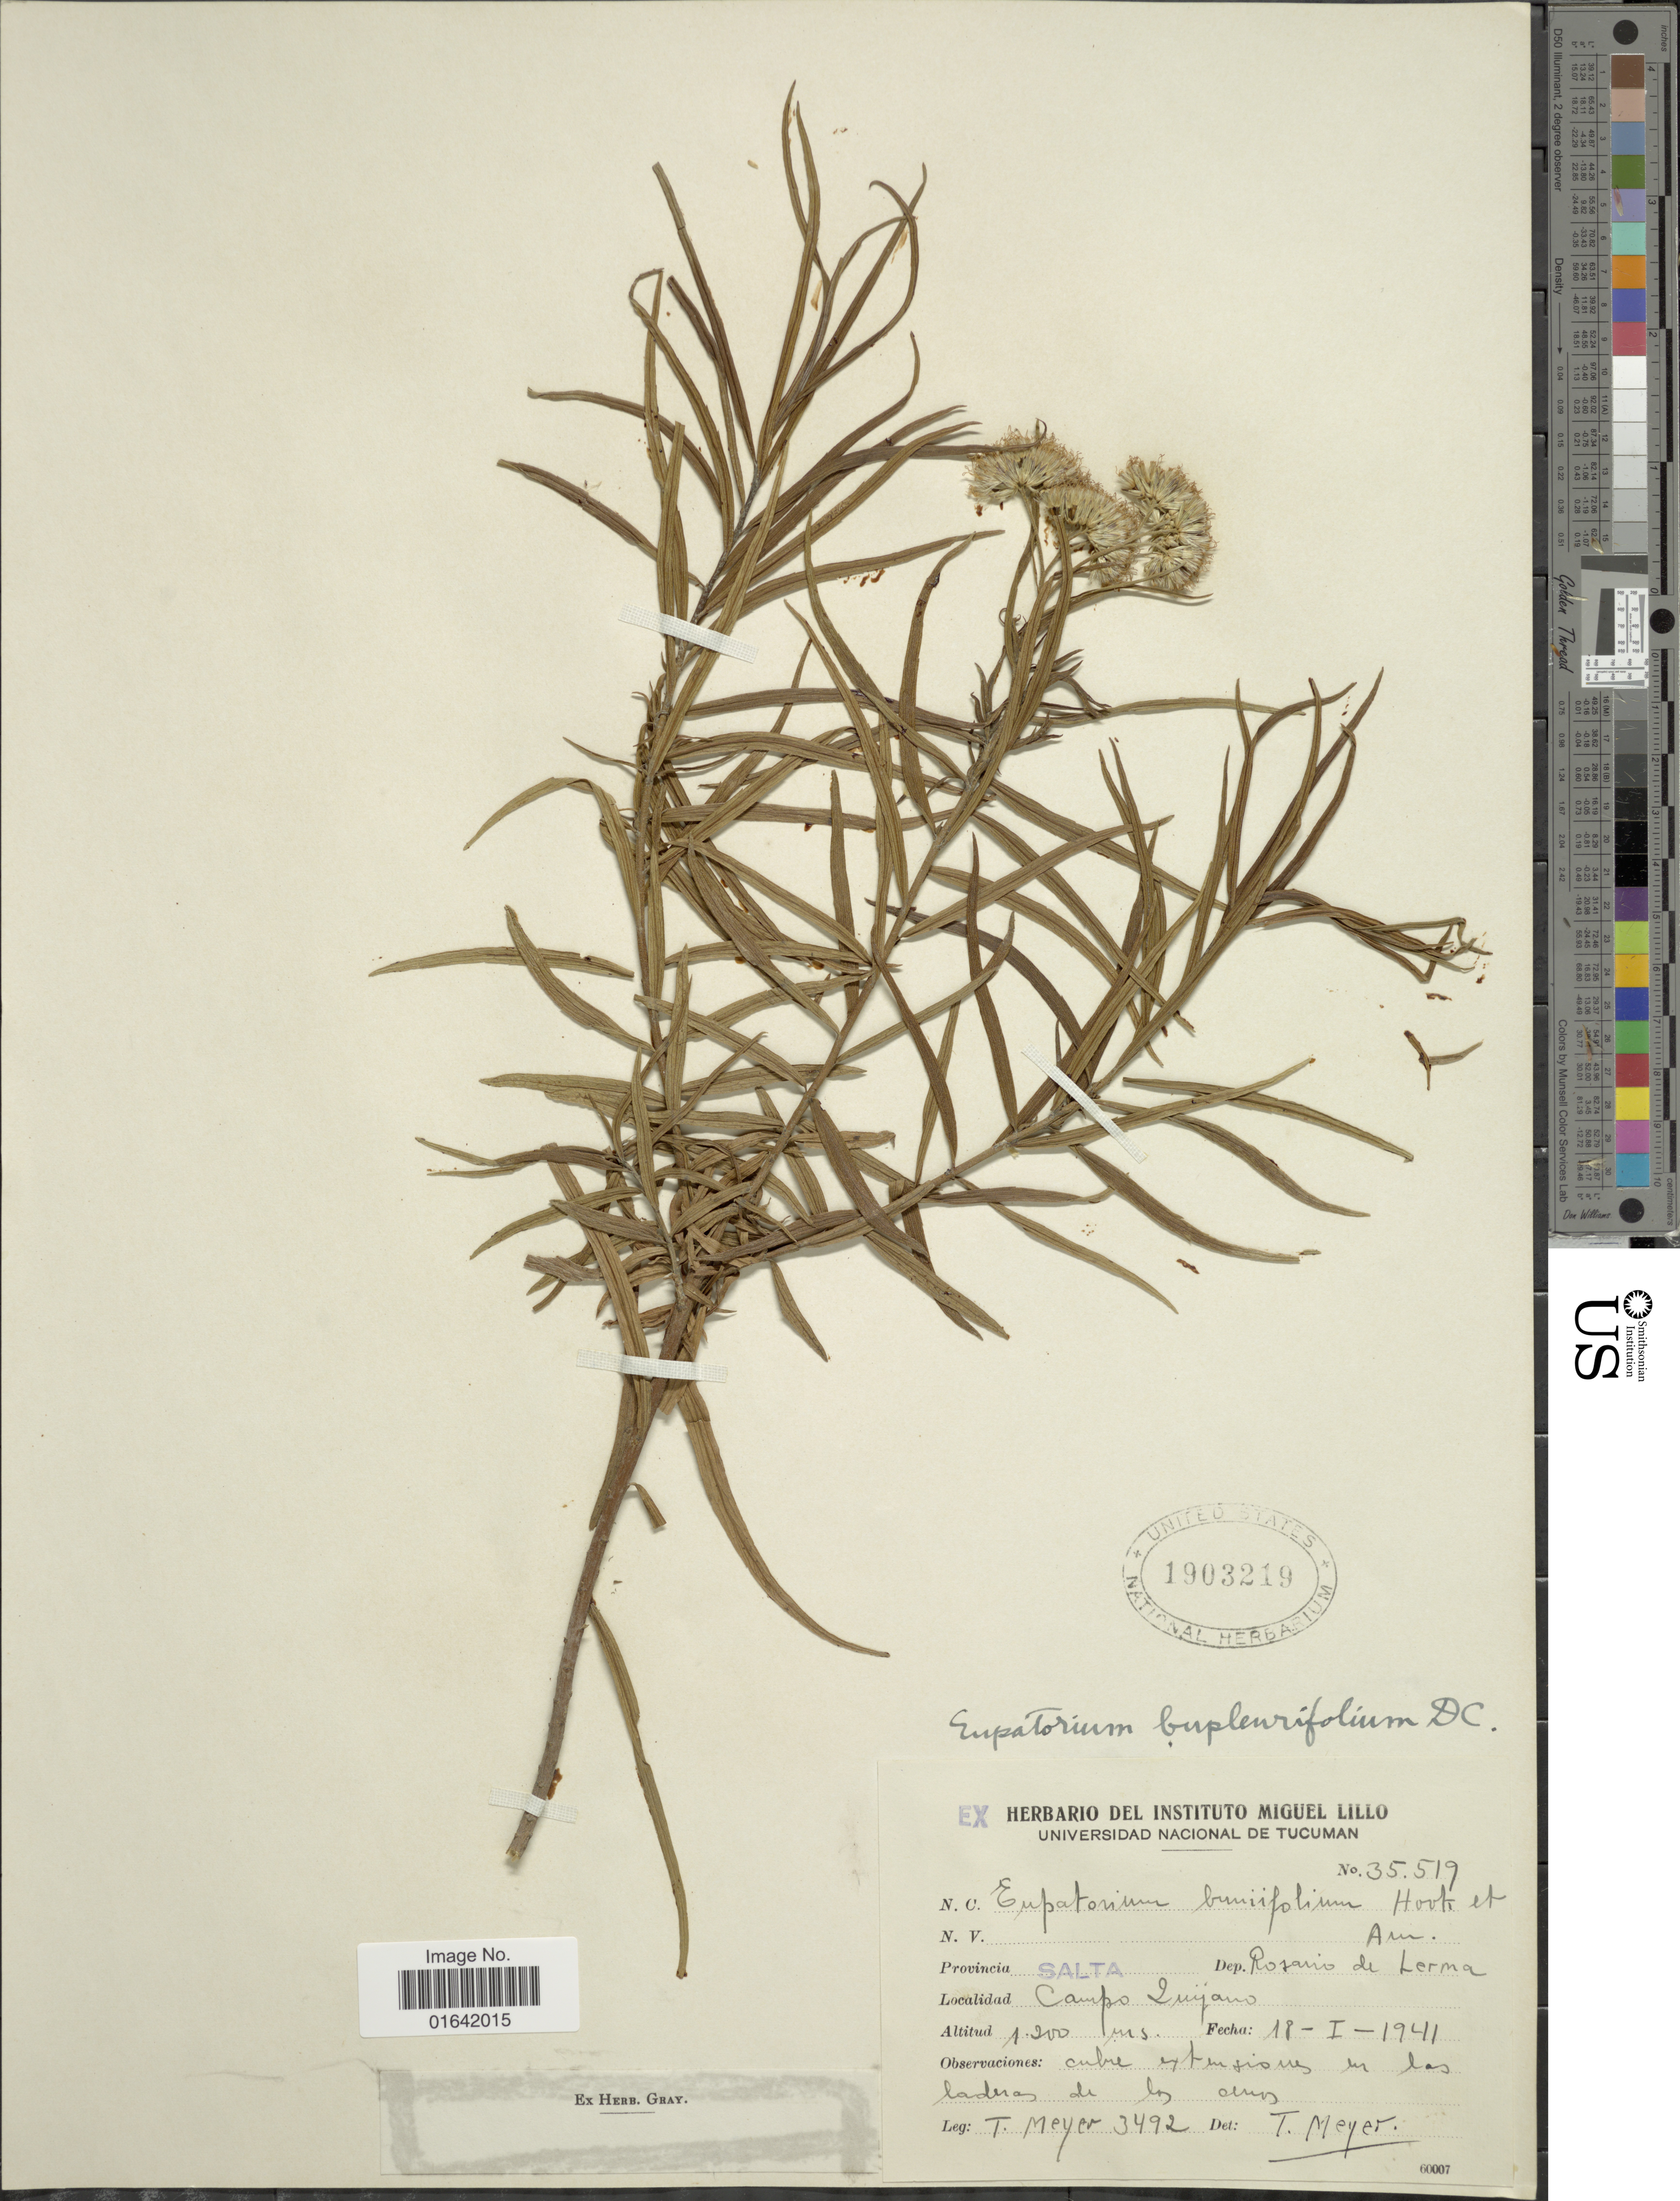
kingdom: Plantae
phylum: Tracheophyta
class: Magnoliopsida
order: Asterales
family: Asteraceae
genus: Campovassouria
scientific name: Campovassouria bupleurifolia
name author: (DC.) R.M. King & H. Rob.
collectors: T. Meyer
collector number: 3492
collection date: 1941-01-18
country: Argentina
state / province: Salta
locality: Dep. Rosario de Lerma, Campo Quijano.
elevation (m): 1200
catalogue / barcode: US 1903219